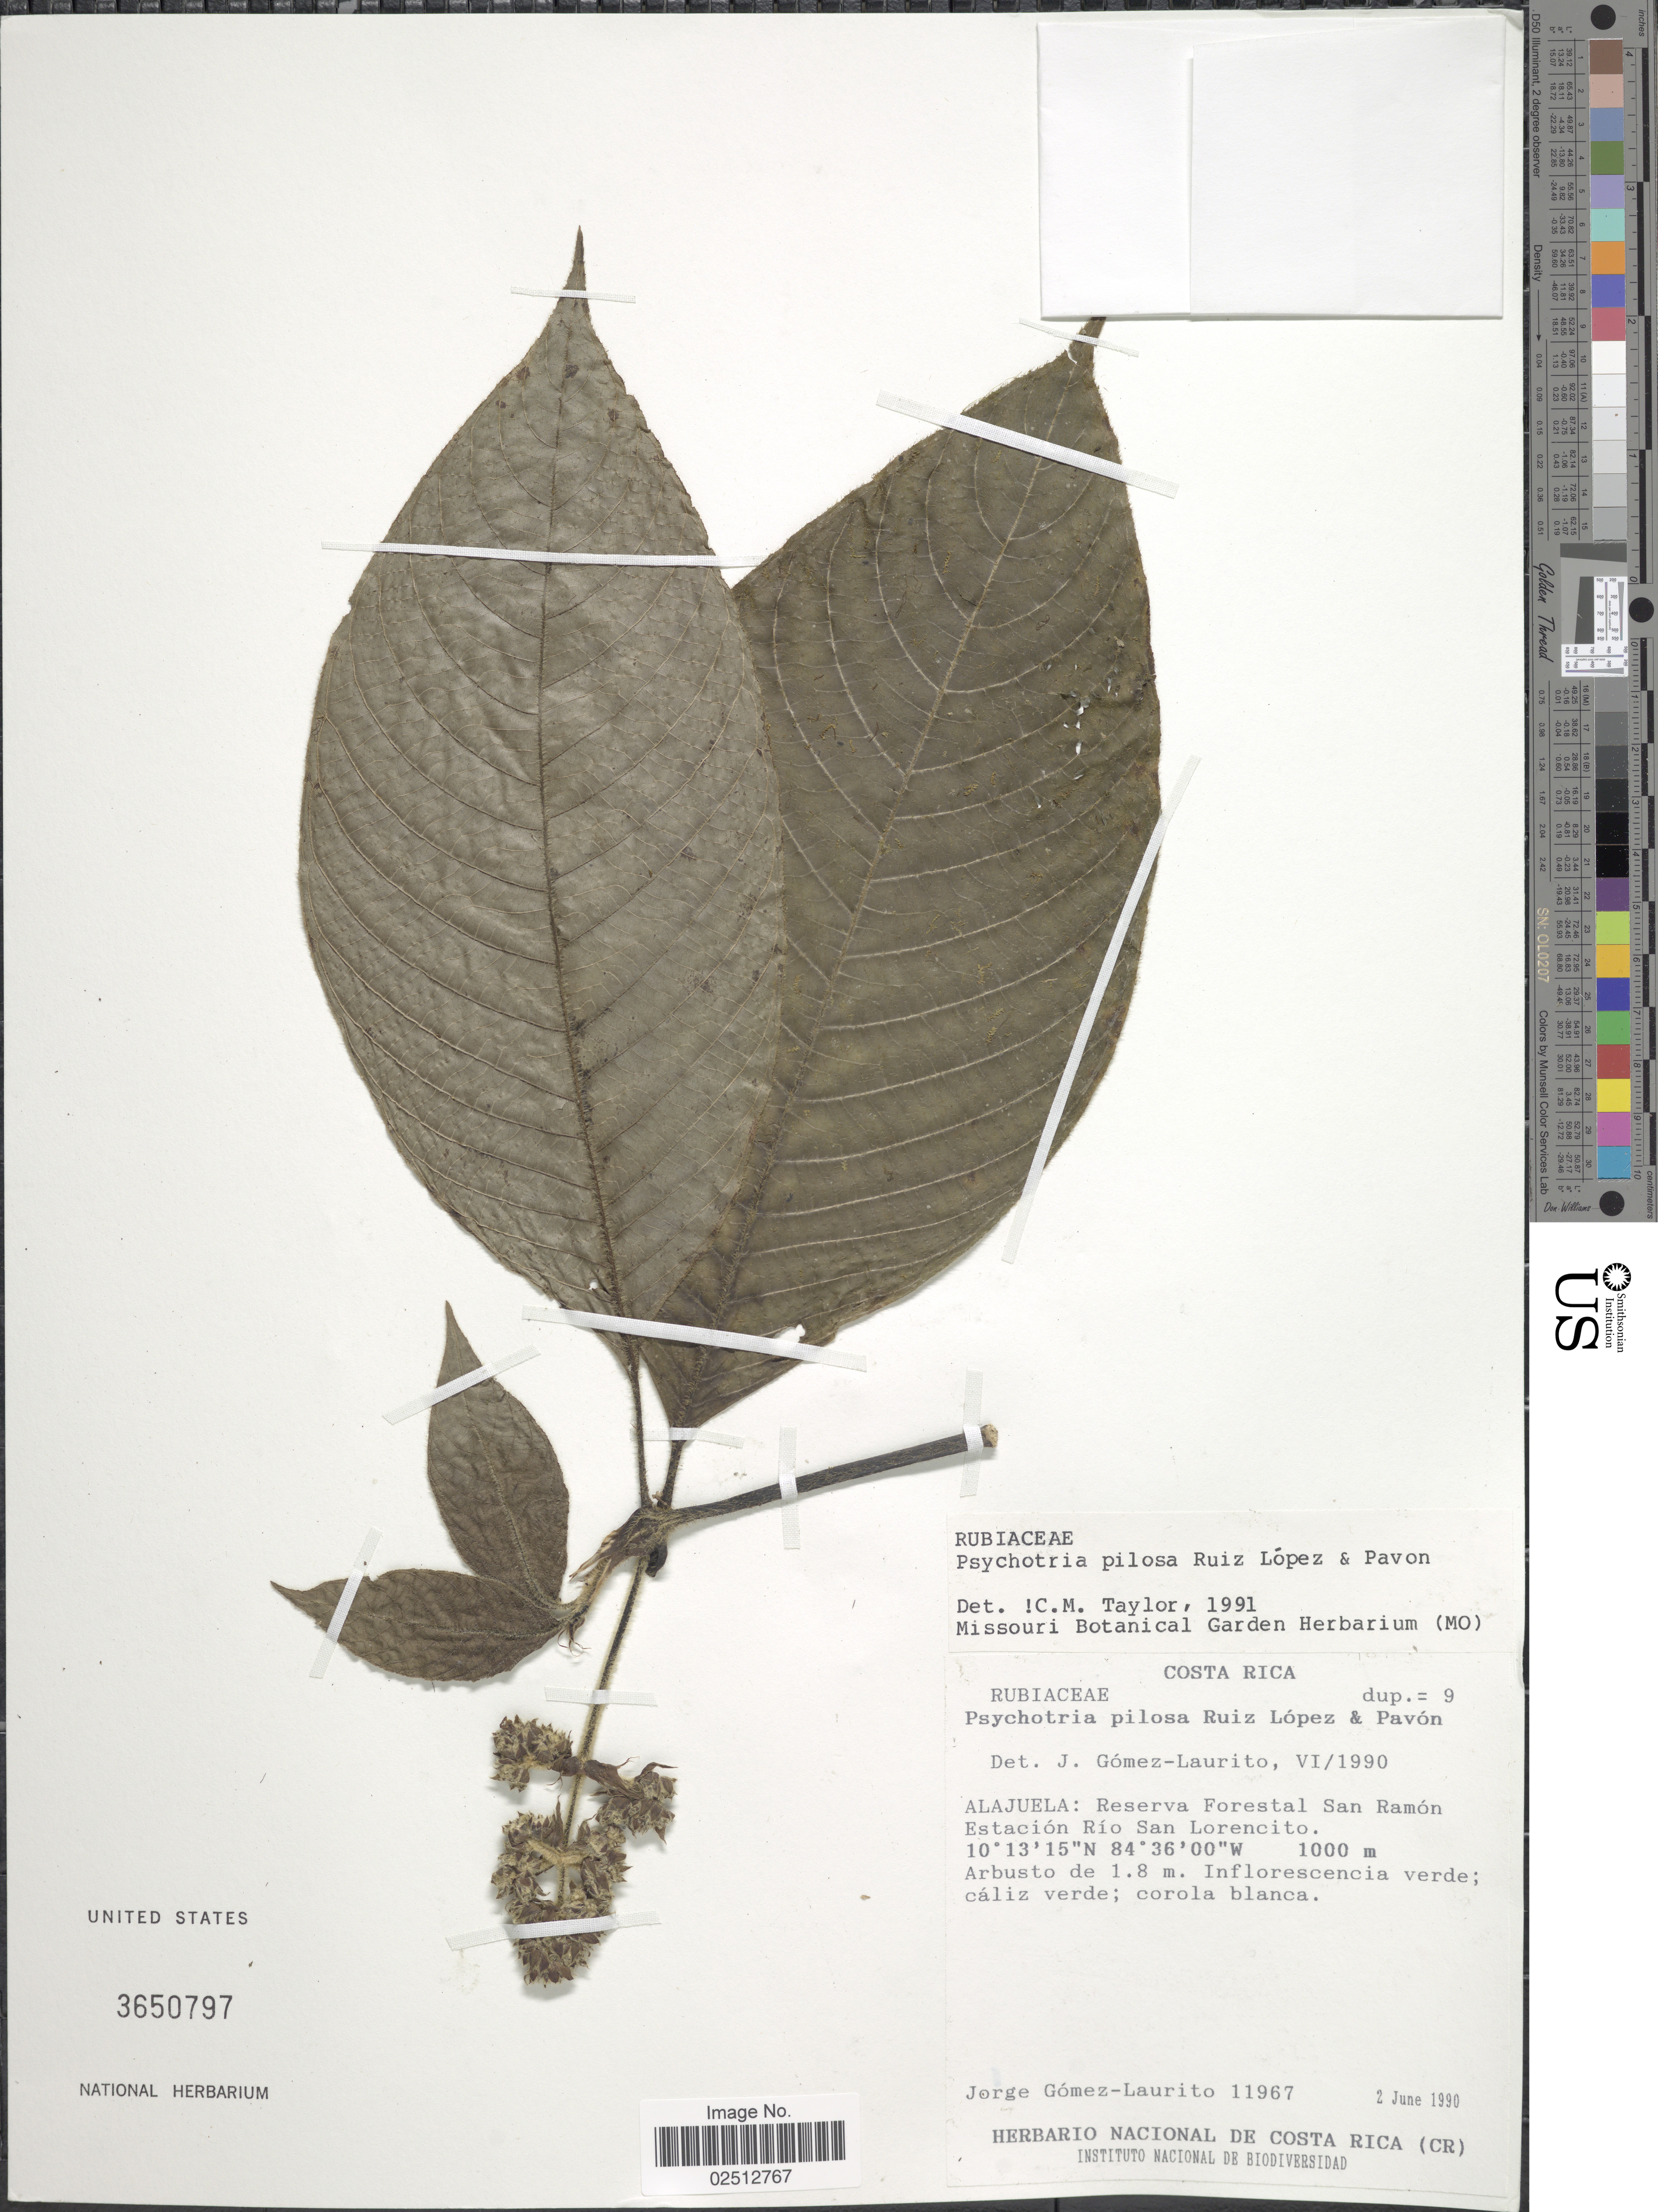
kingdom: Plantae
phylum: Tracheophyta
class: Magnoliopsida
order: Gentianales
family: Rubiaceae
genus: Psychotria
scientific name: Psychotria pilosa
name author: Ruiz & Pav.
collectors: J. A. Gómez-Laurito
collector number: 11967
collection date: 1990-06-02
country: Costa Rica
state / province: Alajuela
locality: Reserva Forestal San Ramon Estacion Rio San Lorencito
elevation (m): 1000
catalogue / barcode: US 3650797